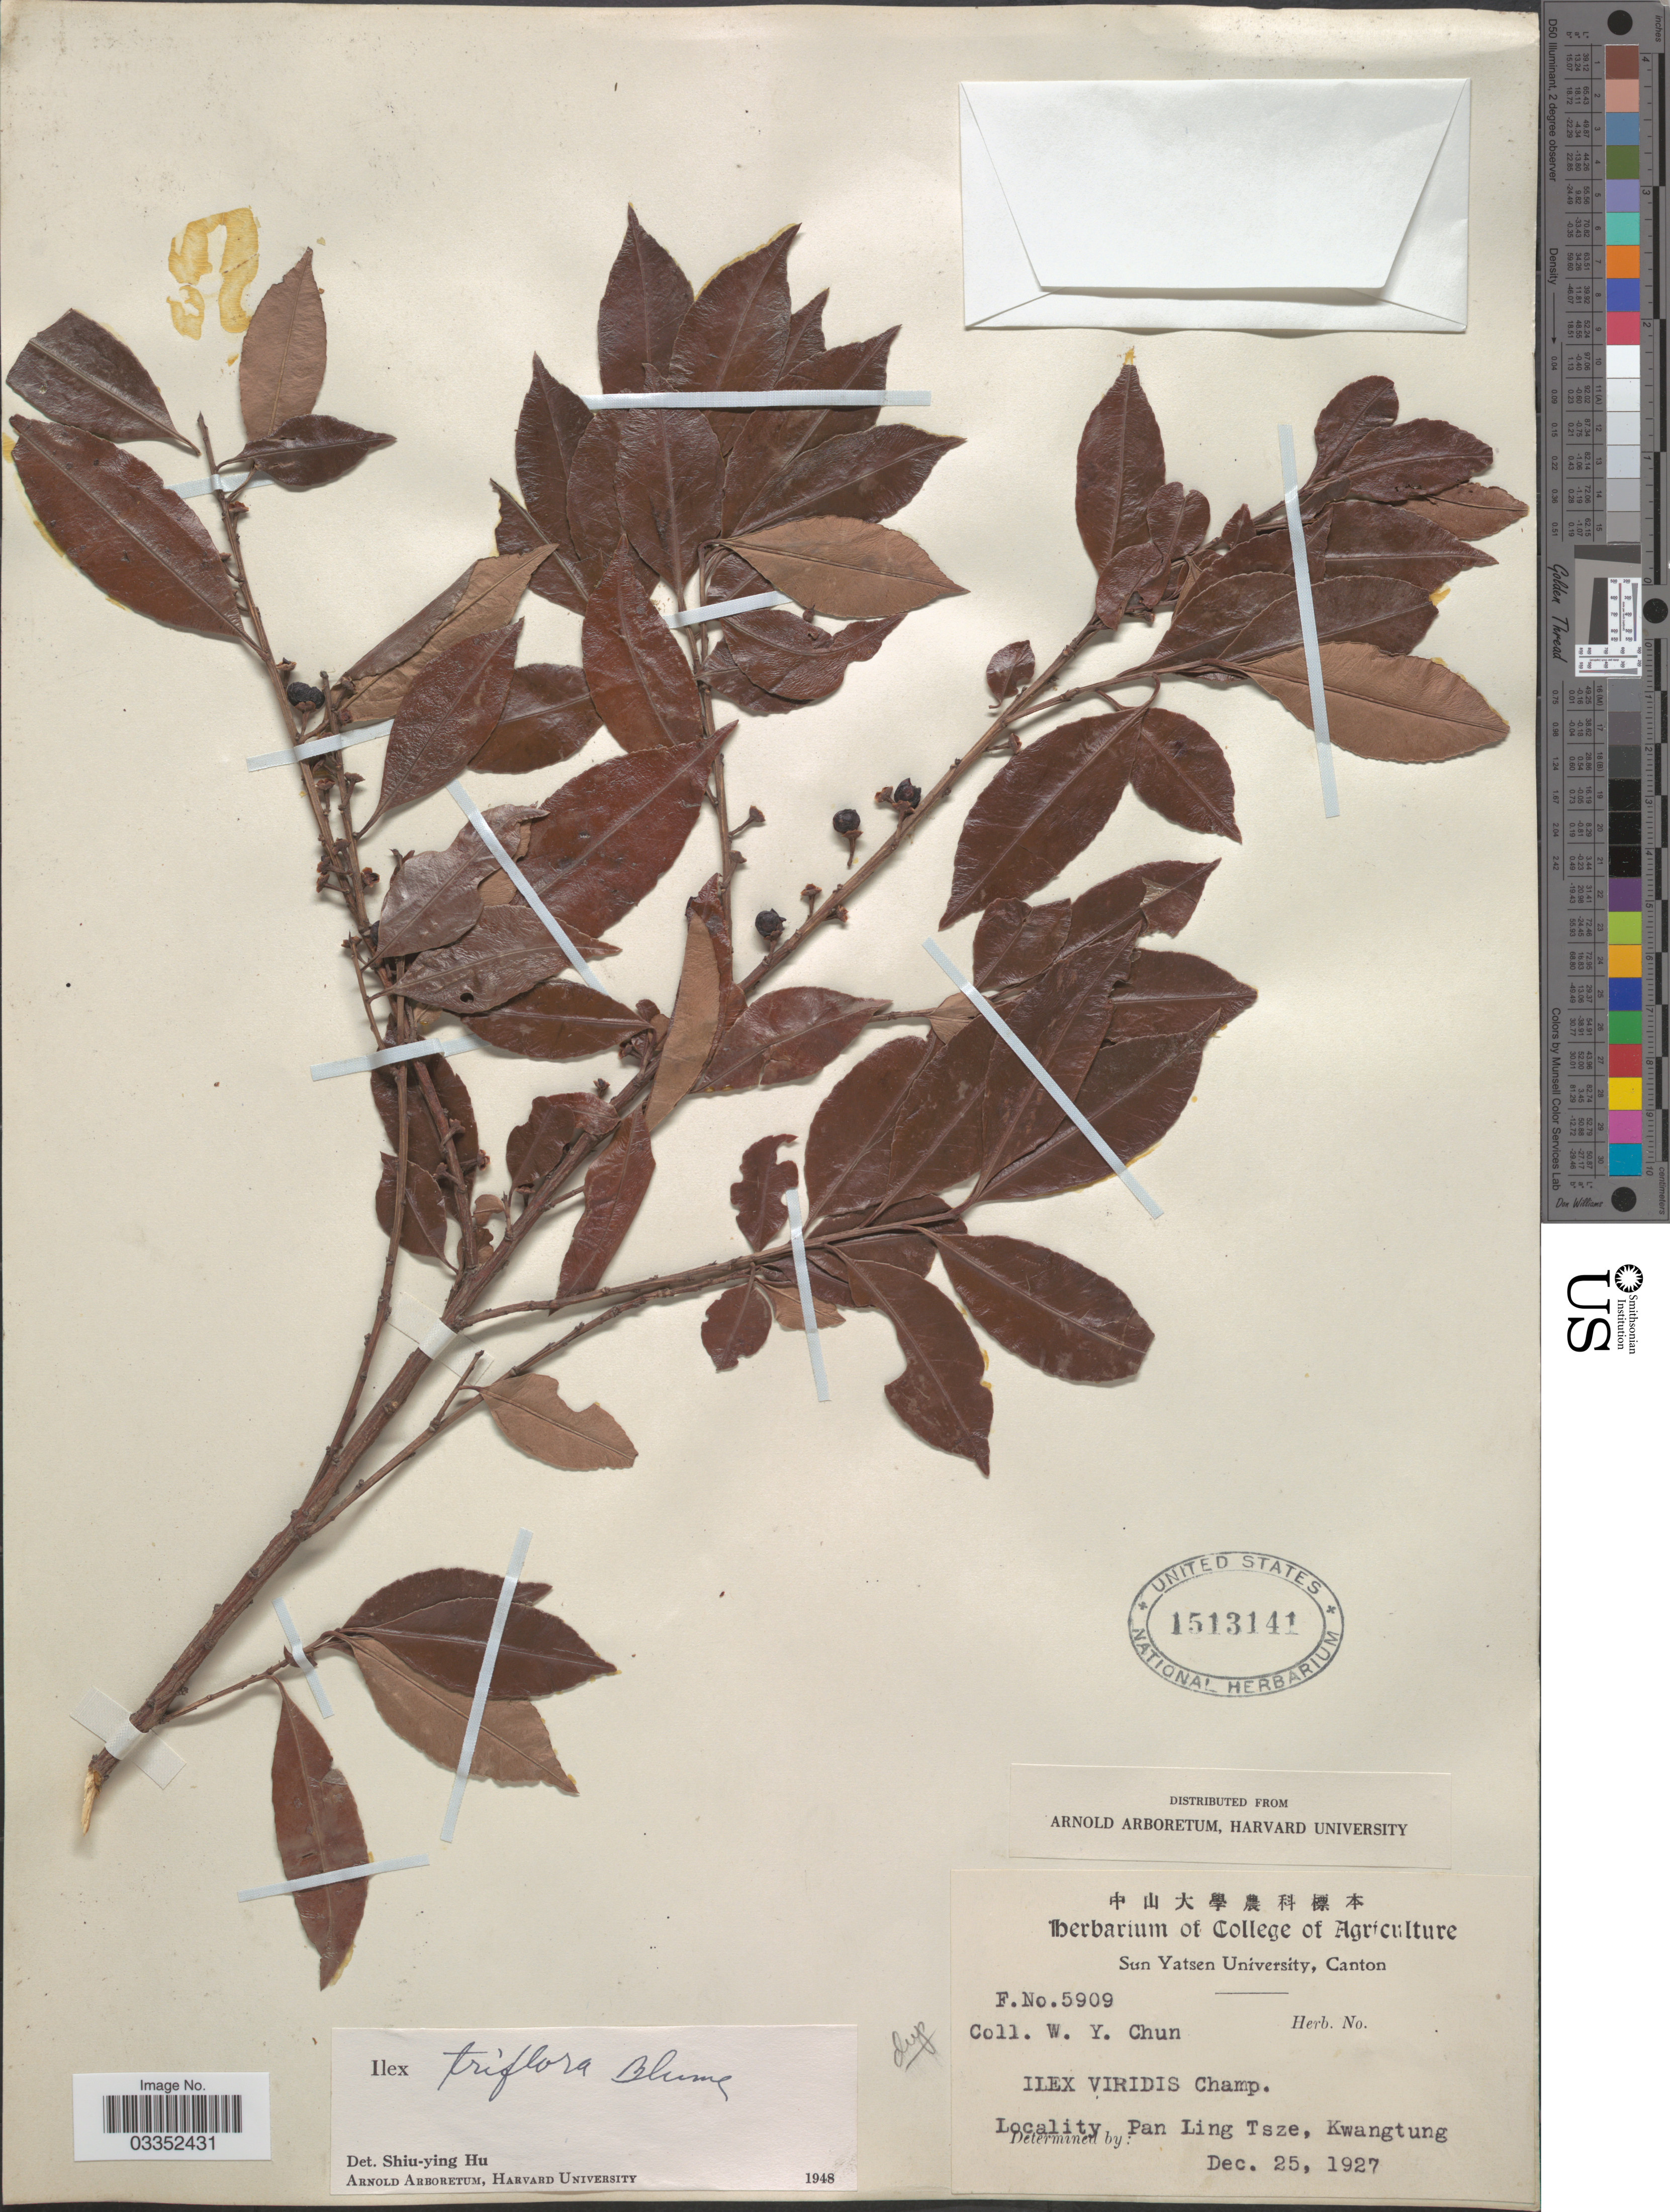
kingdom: Plantae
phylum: Tracheophyta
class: Magnoliopsida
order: Aquifoliales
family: Aquifoliaceae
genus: Ilex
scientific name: Ilex triflora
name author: Blume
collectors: W. Y. Chun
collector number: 5909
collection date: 1927-12-25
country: China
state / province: Guangdong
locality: Pan Ling Tsze, Kwangtung.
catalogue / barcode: US 1513141